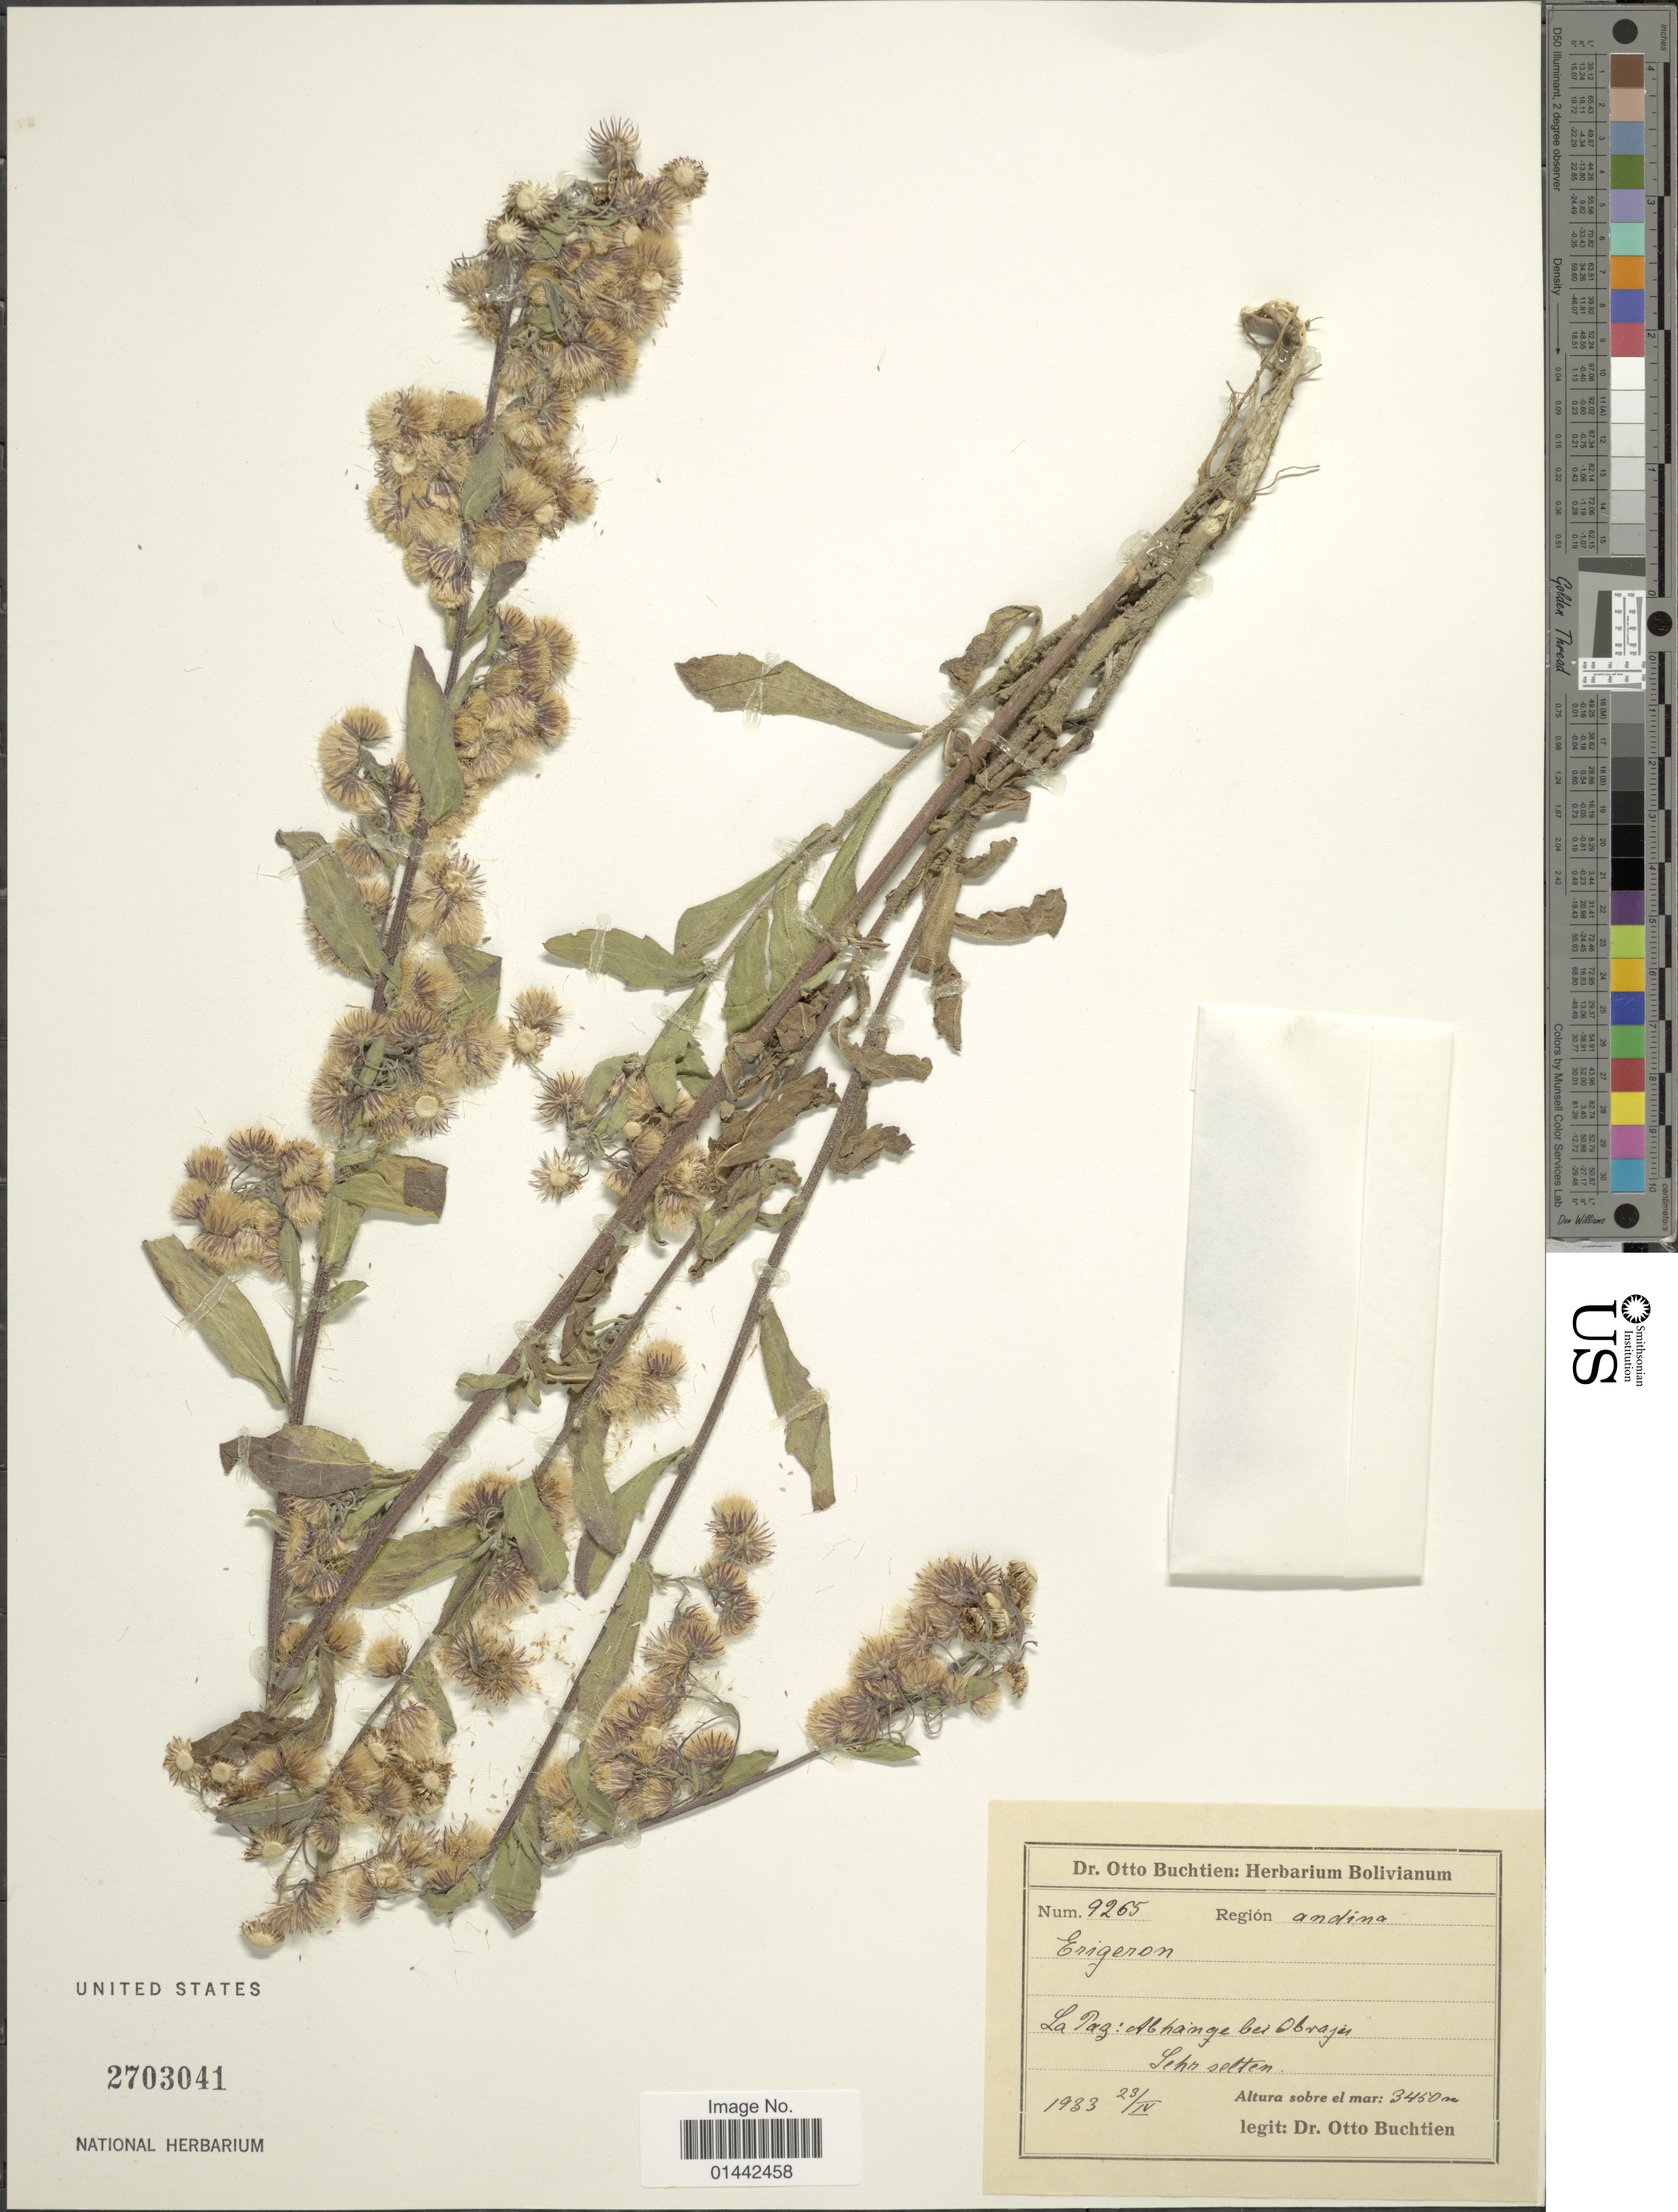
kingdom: Plantae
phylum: Tracheophyta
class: Magnoliopsida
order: Asterales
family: Asteraceae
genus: Erigeron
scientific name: Erigeron sp.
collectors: O. Buchtien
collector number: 9265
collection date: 1933-04-23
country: Bolivia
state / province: La Paz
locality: Region: andina, Obrajes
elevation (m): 3450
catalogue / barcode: US 2703041